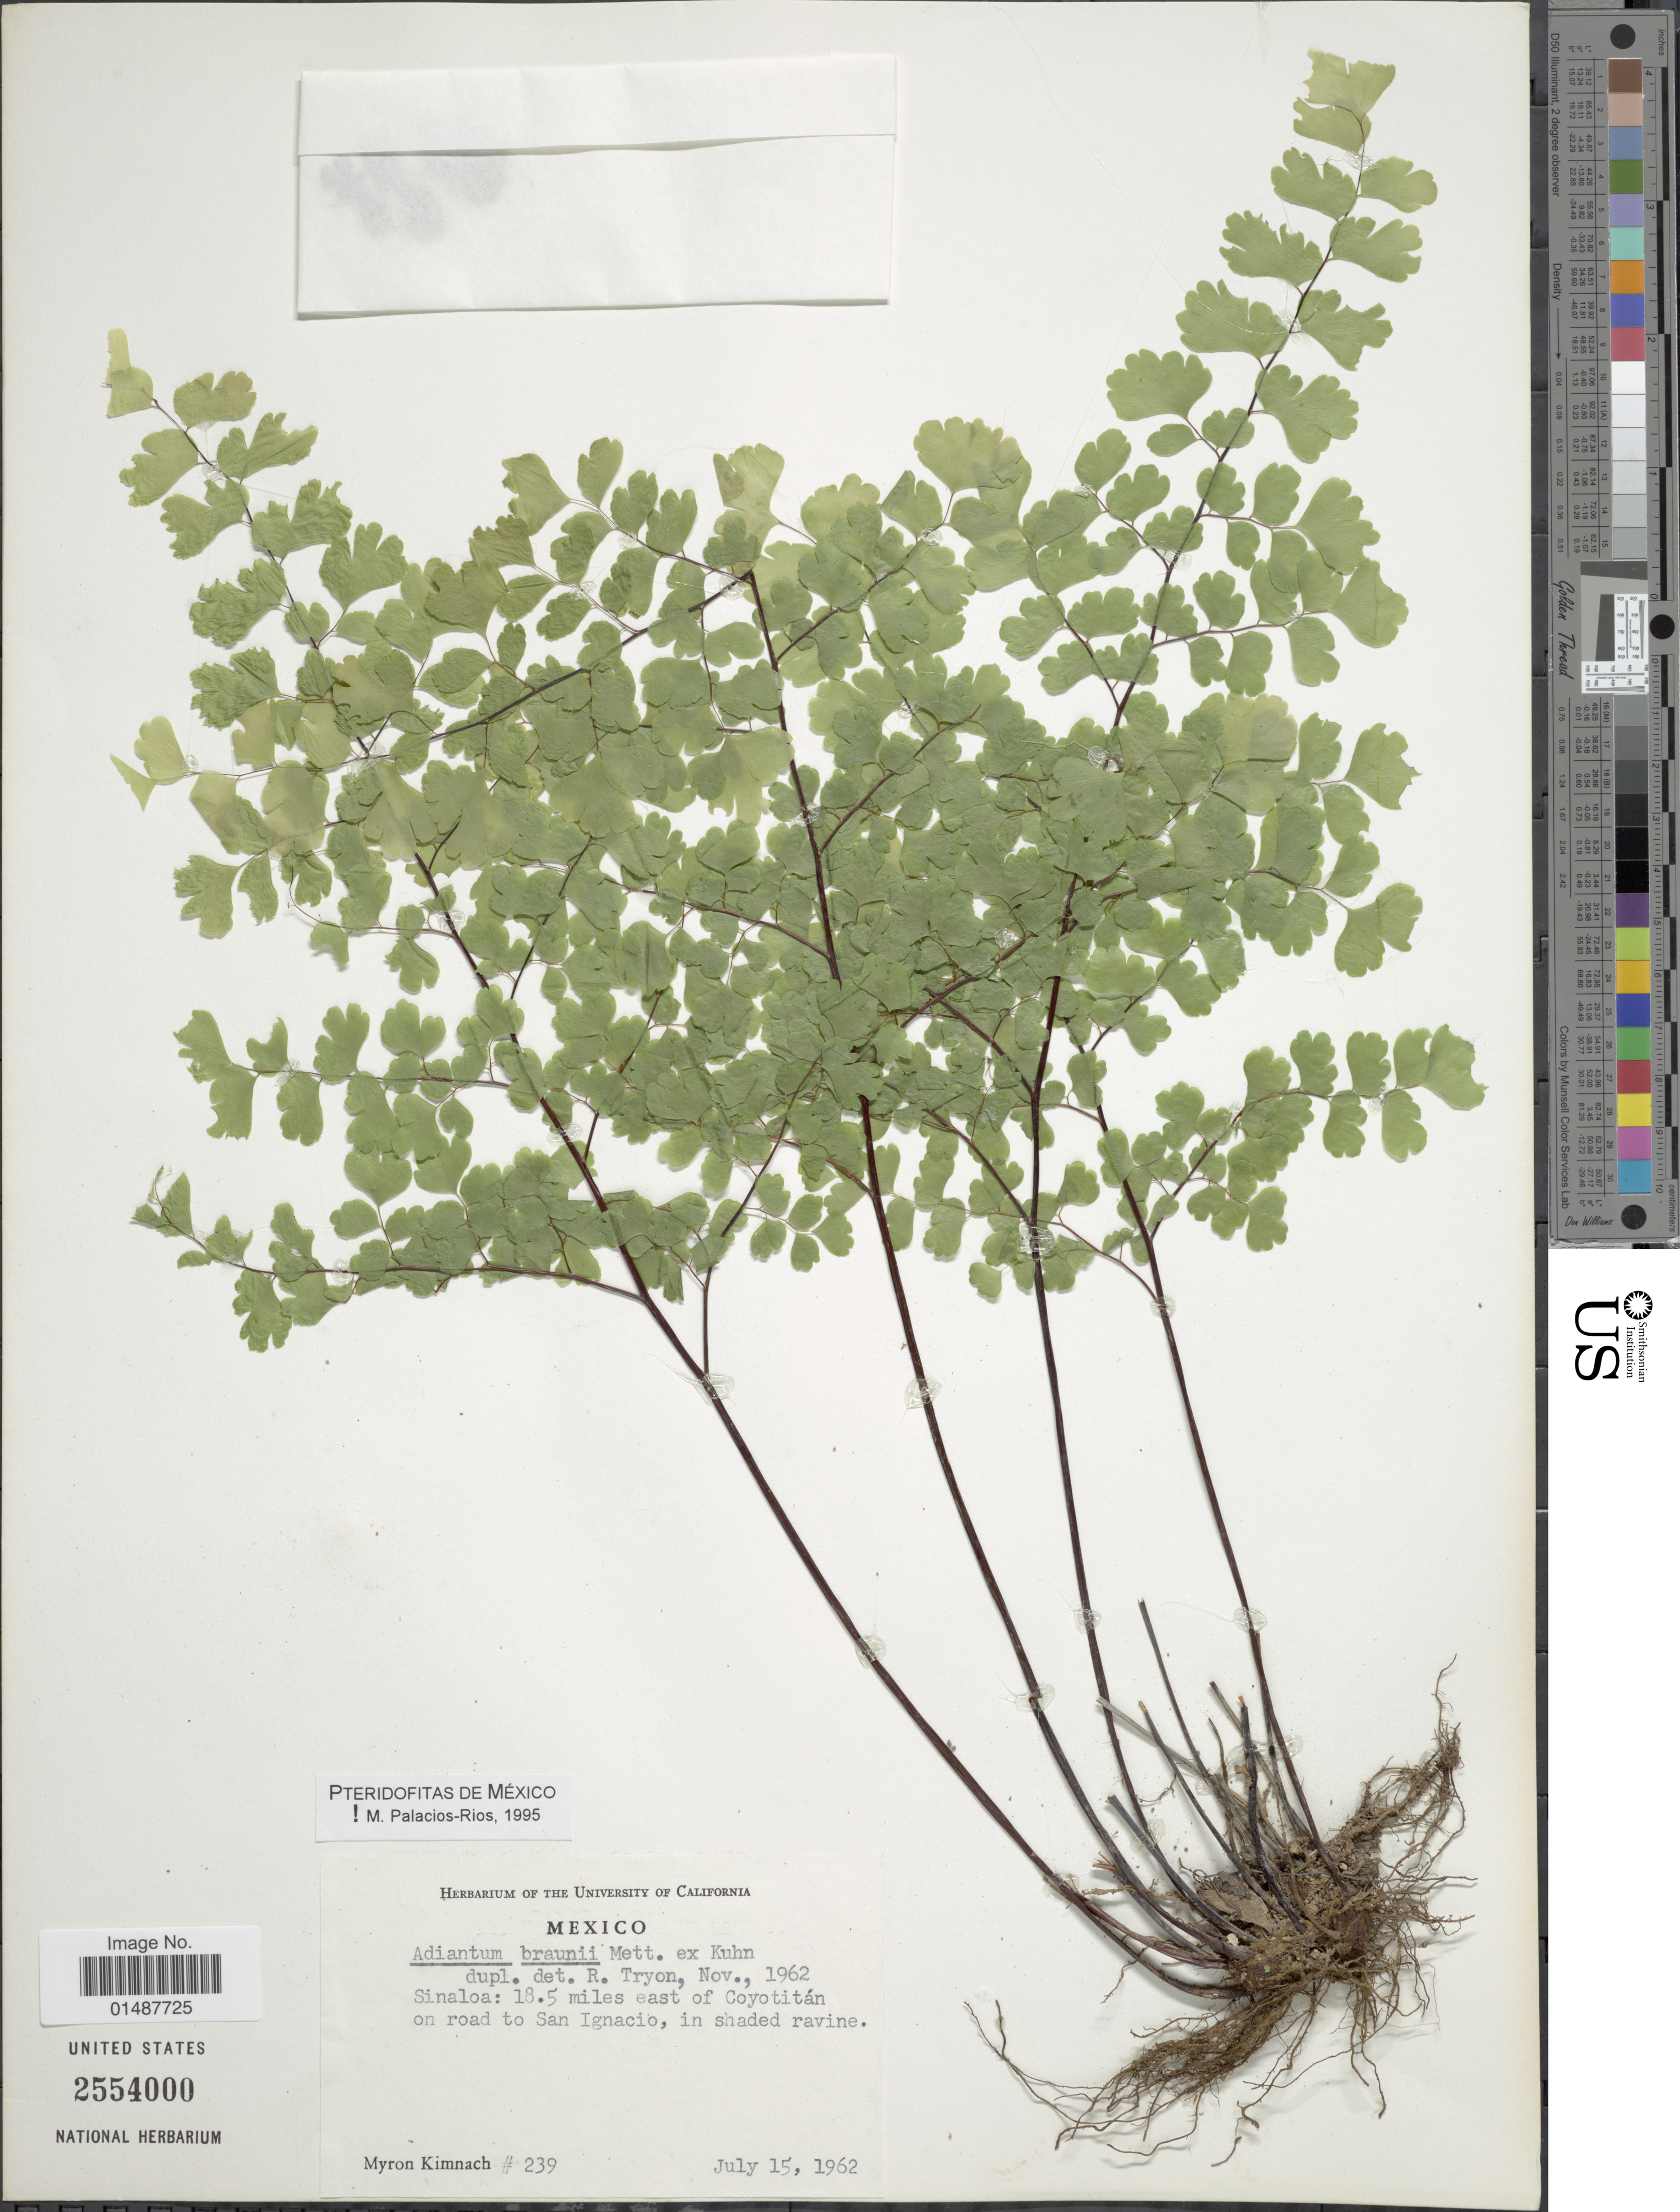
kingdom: Plantae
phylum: Tracheophyta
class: Polypodiopsida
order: Polypodiales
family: Pteridaceae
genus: Adiantum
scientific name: Adiantum braunii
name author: Mett. ex Kuhn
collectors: M. W. Kimnach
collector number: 239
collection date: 1962-07-15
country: Mexico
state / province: Sinaloa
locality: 18.5 miles east of Coyoitan on road to San Ignacio, in shaded ravine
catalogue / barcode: US 2554000